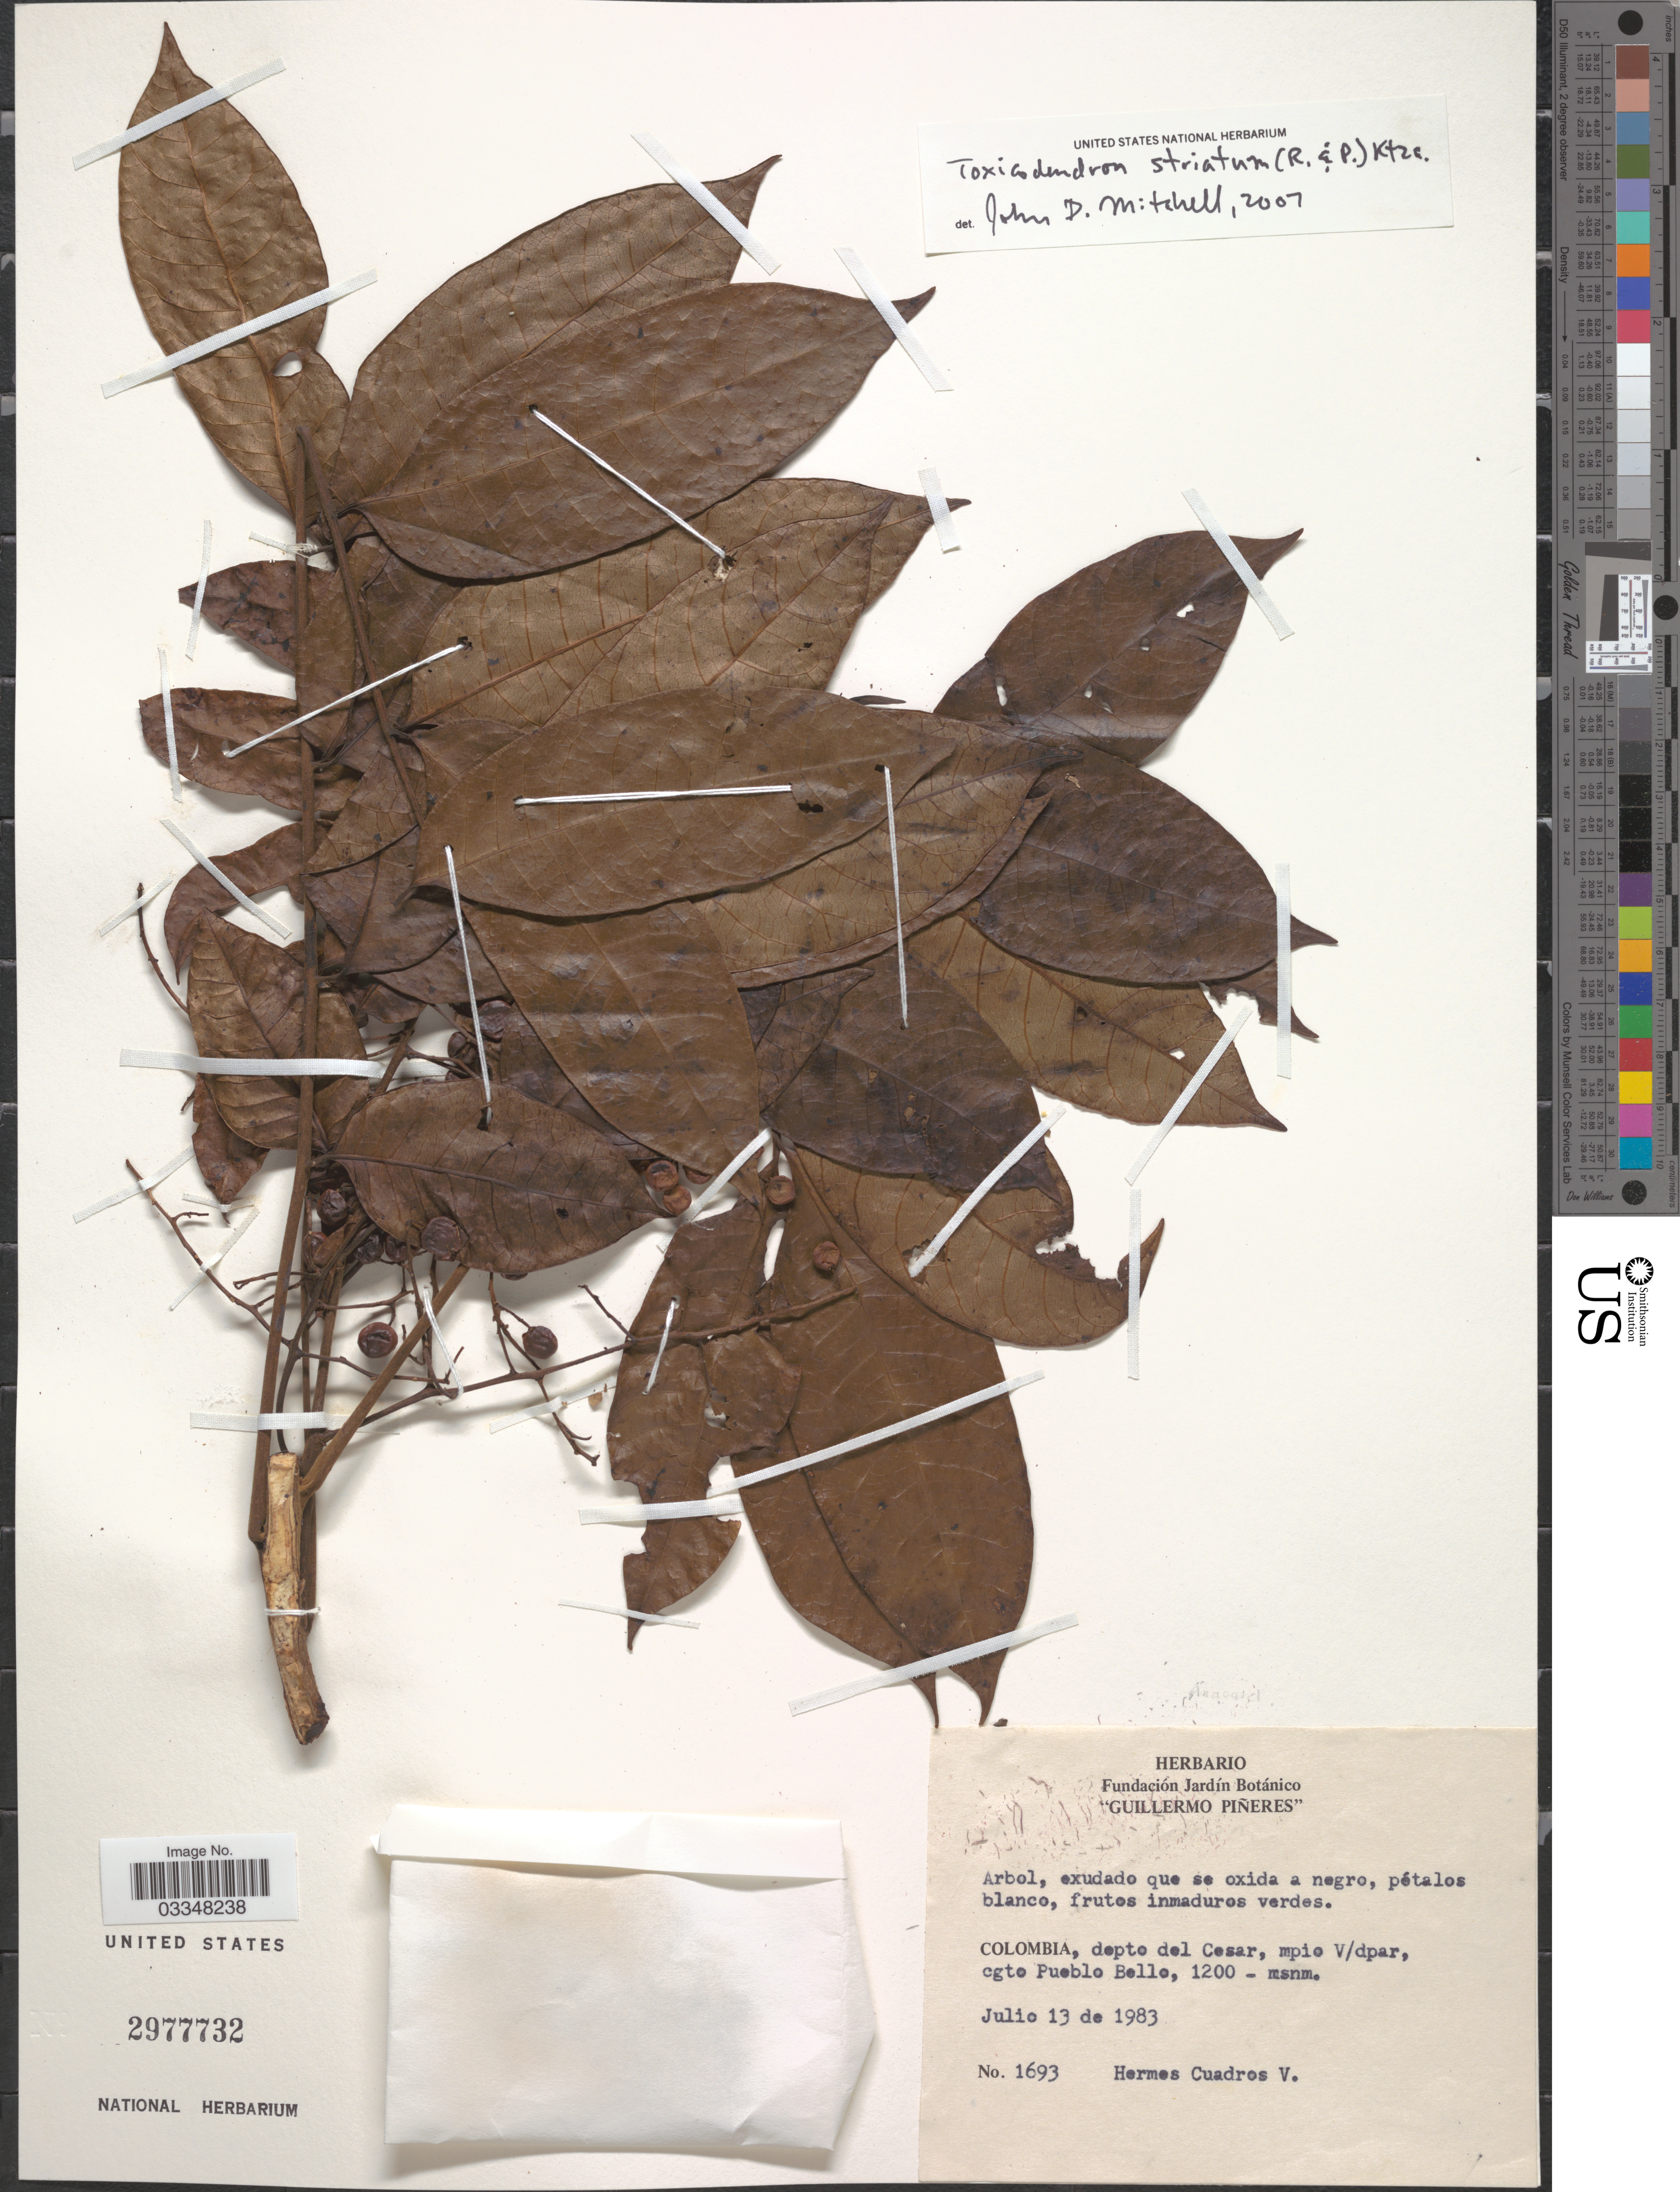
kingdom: Plantae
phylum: Tracheophyta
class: Magnoliopsida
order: Sapindales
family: Anacardiaceae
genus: Toxicodendron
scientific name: Toxicodendron striatum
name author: (Ruiz & Pav.) Kuntze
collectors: H. Cuadros V.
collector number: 1693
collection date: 1983-07-13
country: Colombia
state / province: Cesar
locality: Depto del Cesar, mpio V/dpar, cgto Pueblo Bello.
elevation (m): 1200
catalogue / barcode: US 2977732